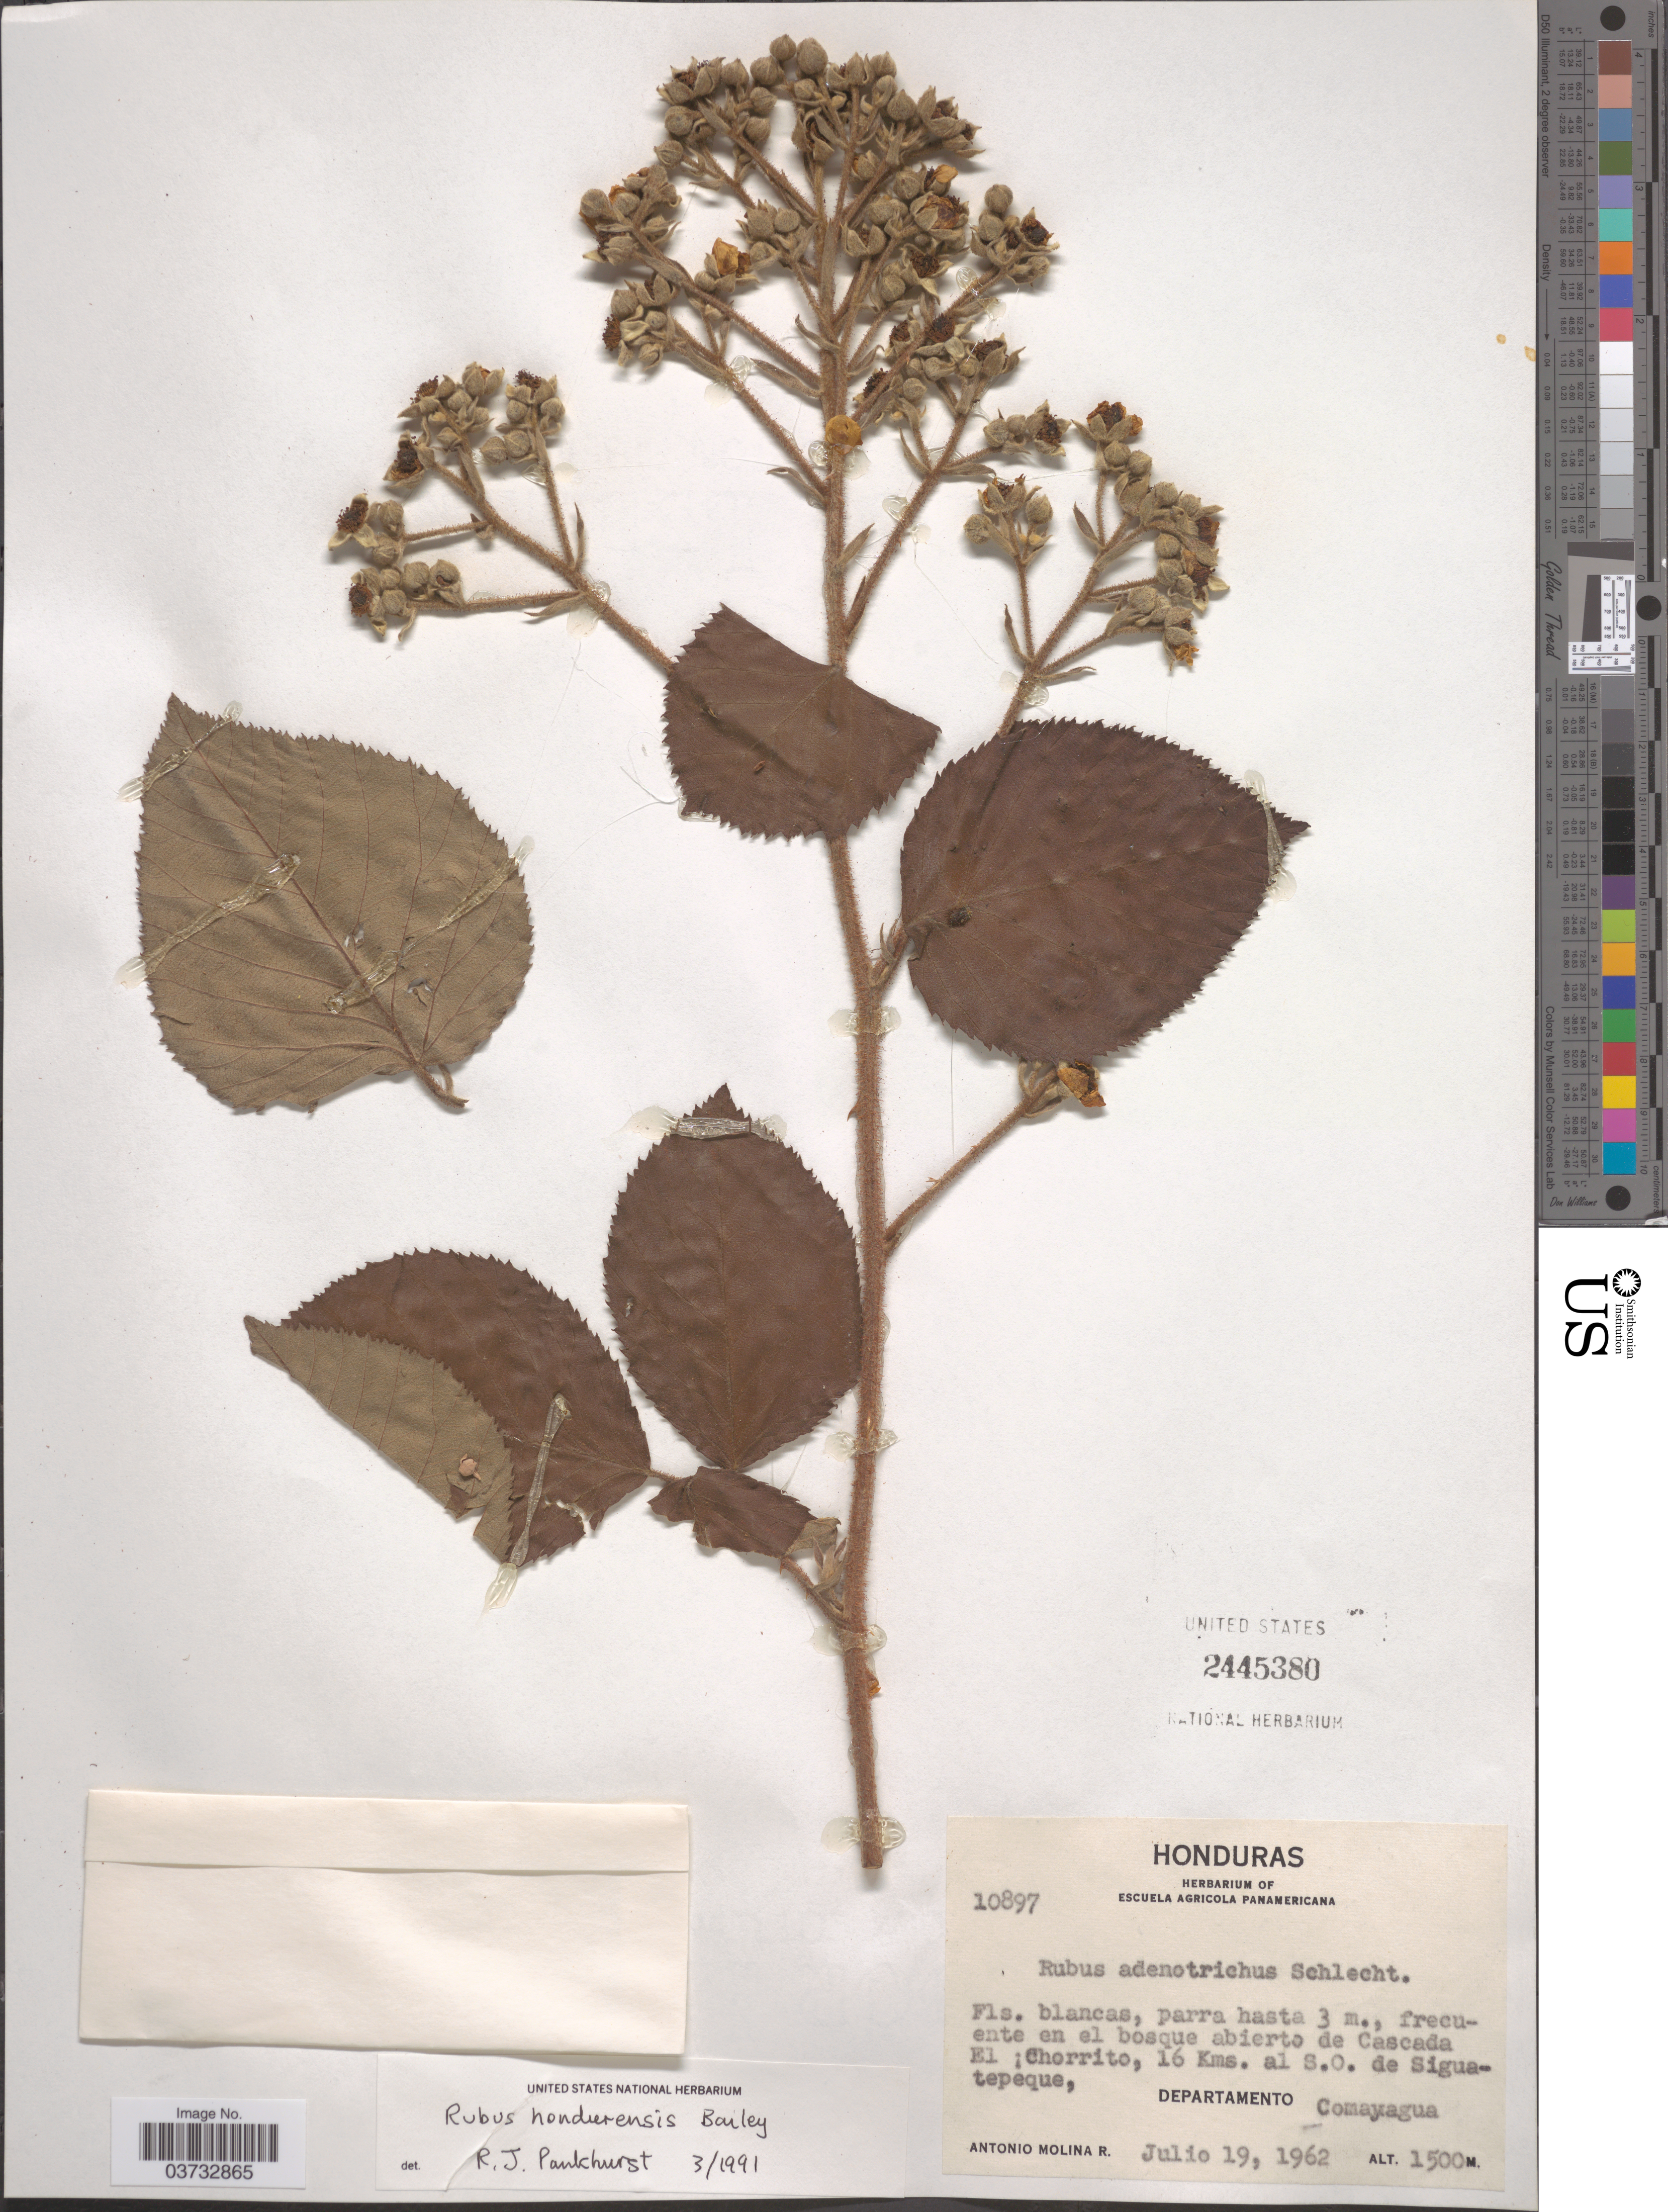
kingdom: Plantae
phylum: Tracheophyta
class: Magnoliopsida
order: Rosales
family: Rosaceae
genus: Rubus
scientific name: Rubus hondurensis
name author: L.H. Bailey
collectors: A. Molina R.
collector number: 10897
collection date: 1962-07-19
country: Honduras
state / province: Comayagua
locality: Frecuente en el bosque abierto de Cascada El , Chorrito, 16 Kms. al S.O. de Siguatepeque, Departamento Comayagua.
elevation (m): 1500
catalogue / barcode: US 2445380